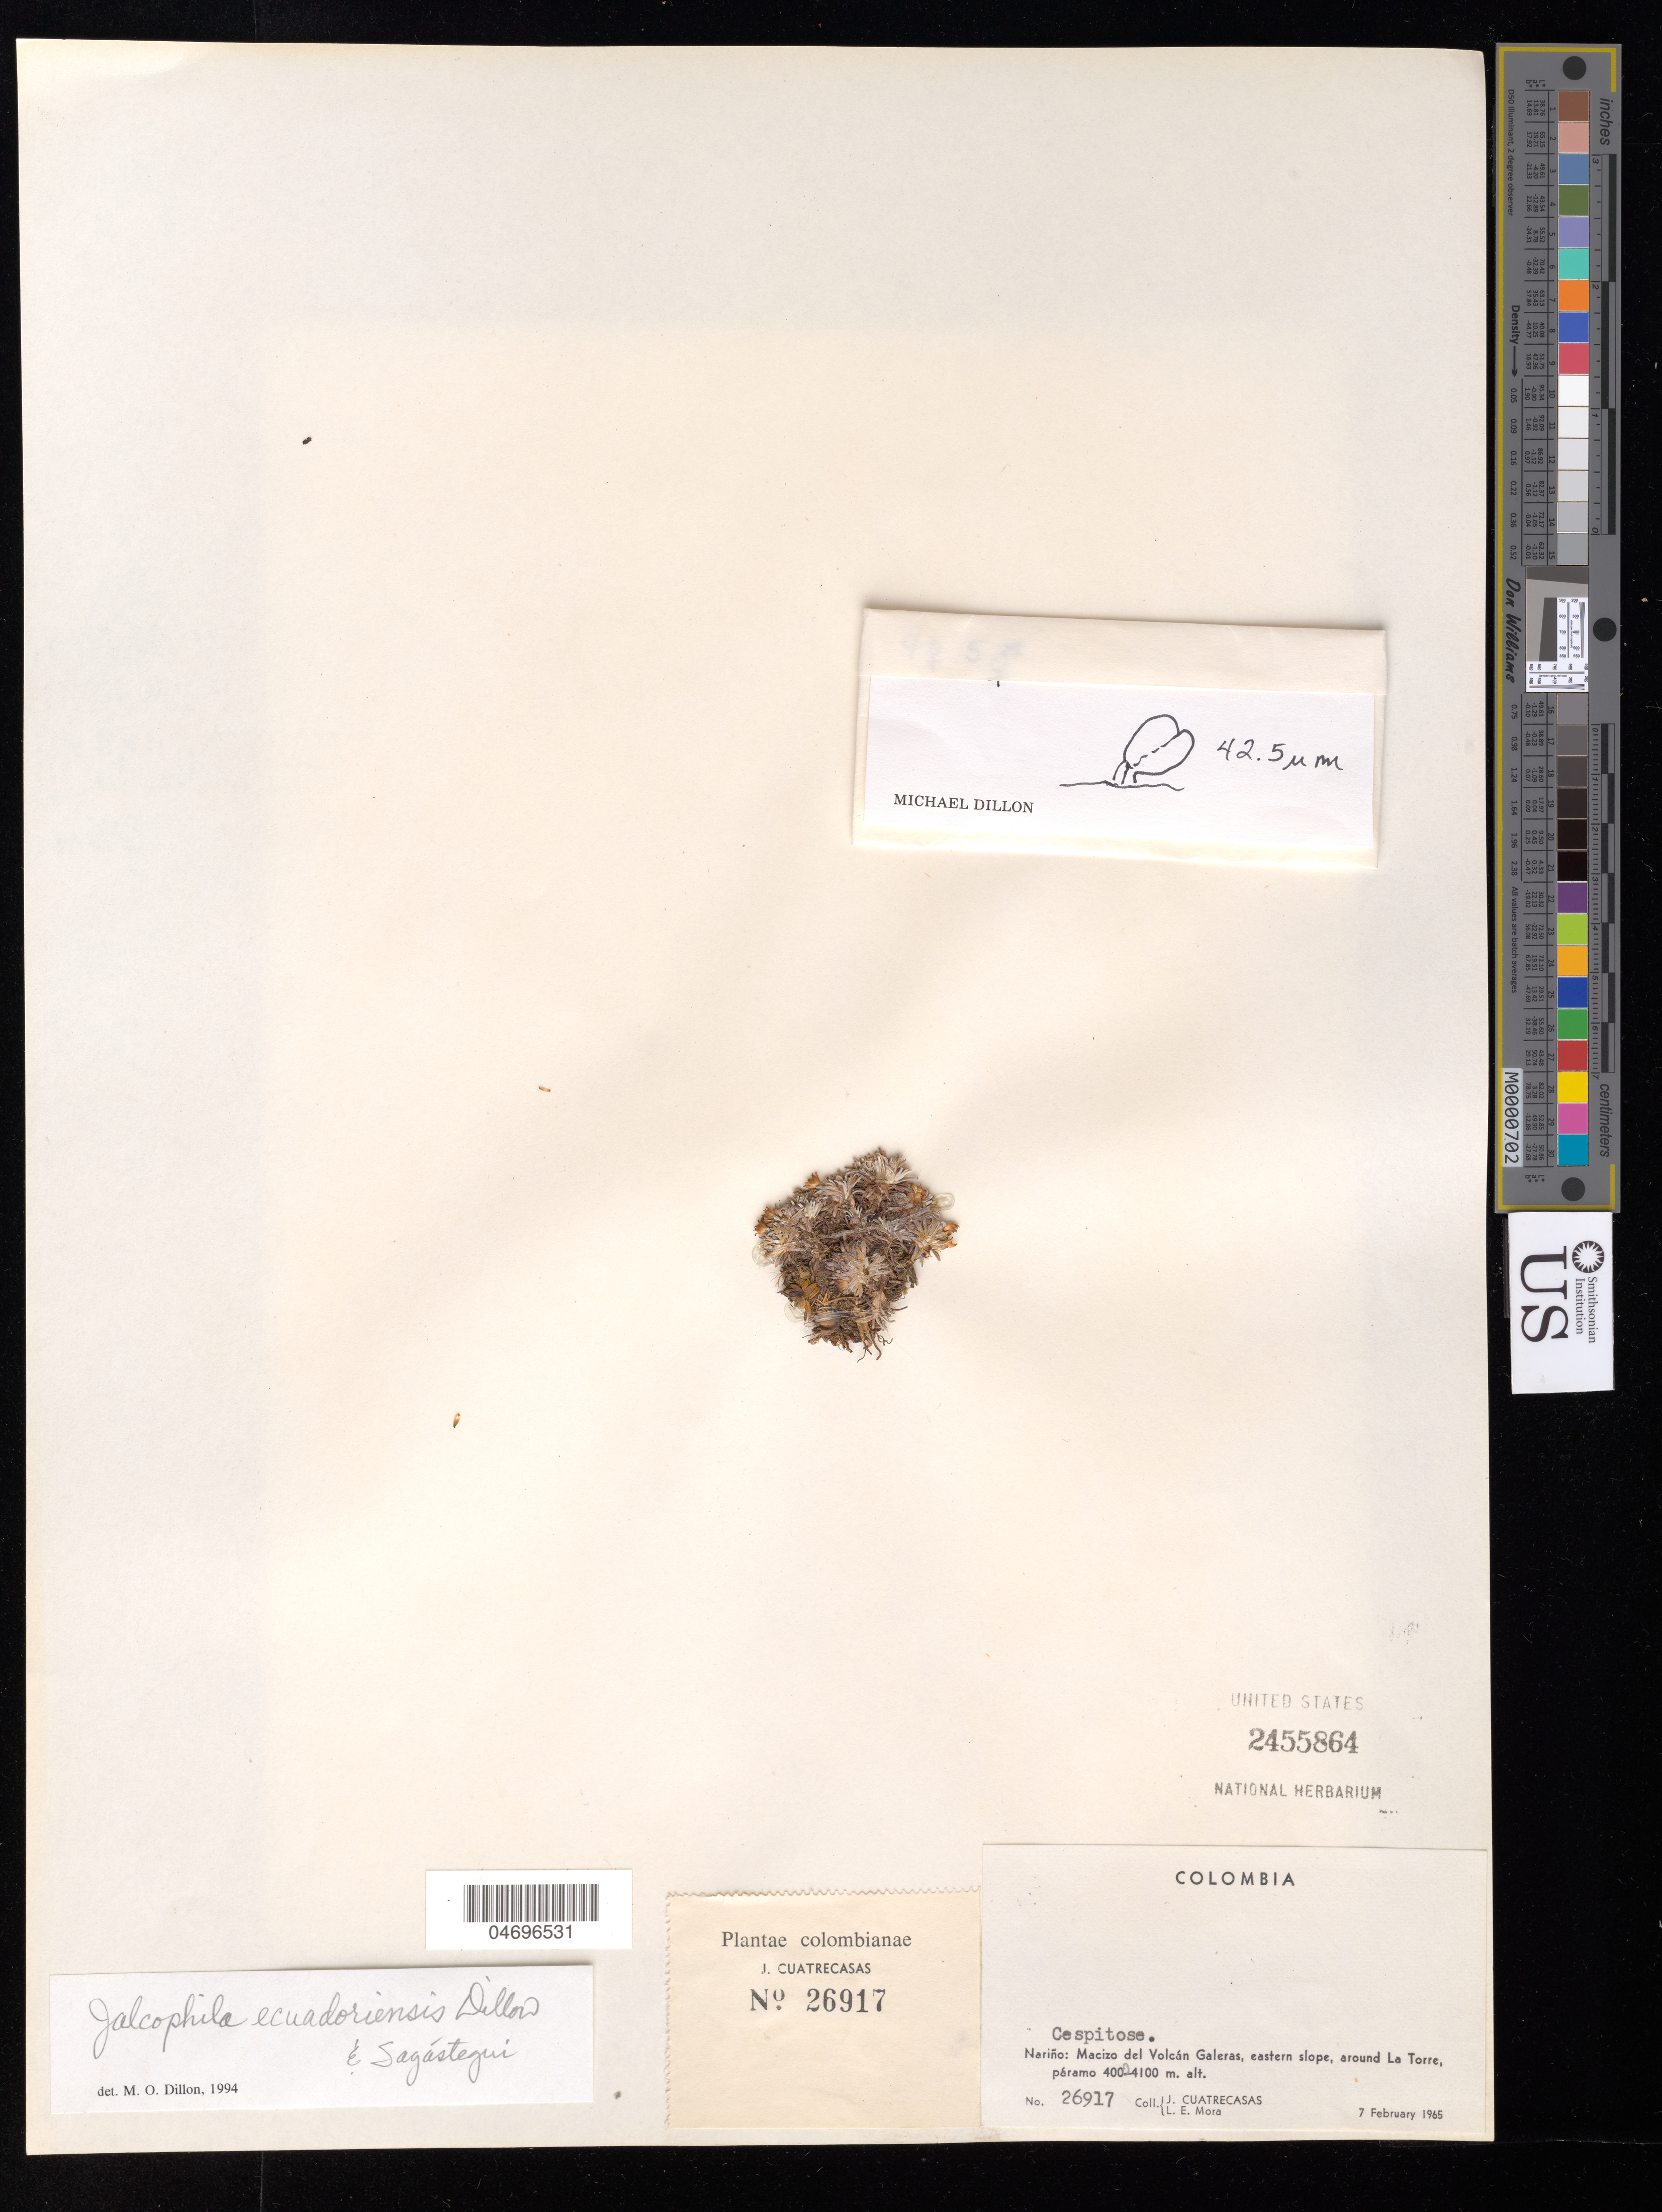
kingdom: Plantae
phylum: Tracheophyta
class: Magnoliopsida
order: Asterales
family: Asteraceae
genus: Jalcophila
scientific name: Jalcophila ecuadoriensis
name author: M.O. Dillon & Sagást.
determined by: Dillon, M. O.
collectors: J. Cuatrecasas & L. Mora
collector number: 26917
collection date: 1965-02-07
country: Colombia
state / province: Nariño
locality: Macizo de Volcán Galeras, eastern slope, around La Torre.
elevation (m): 4000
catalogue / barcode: US 2455864